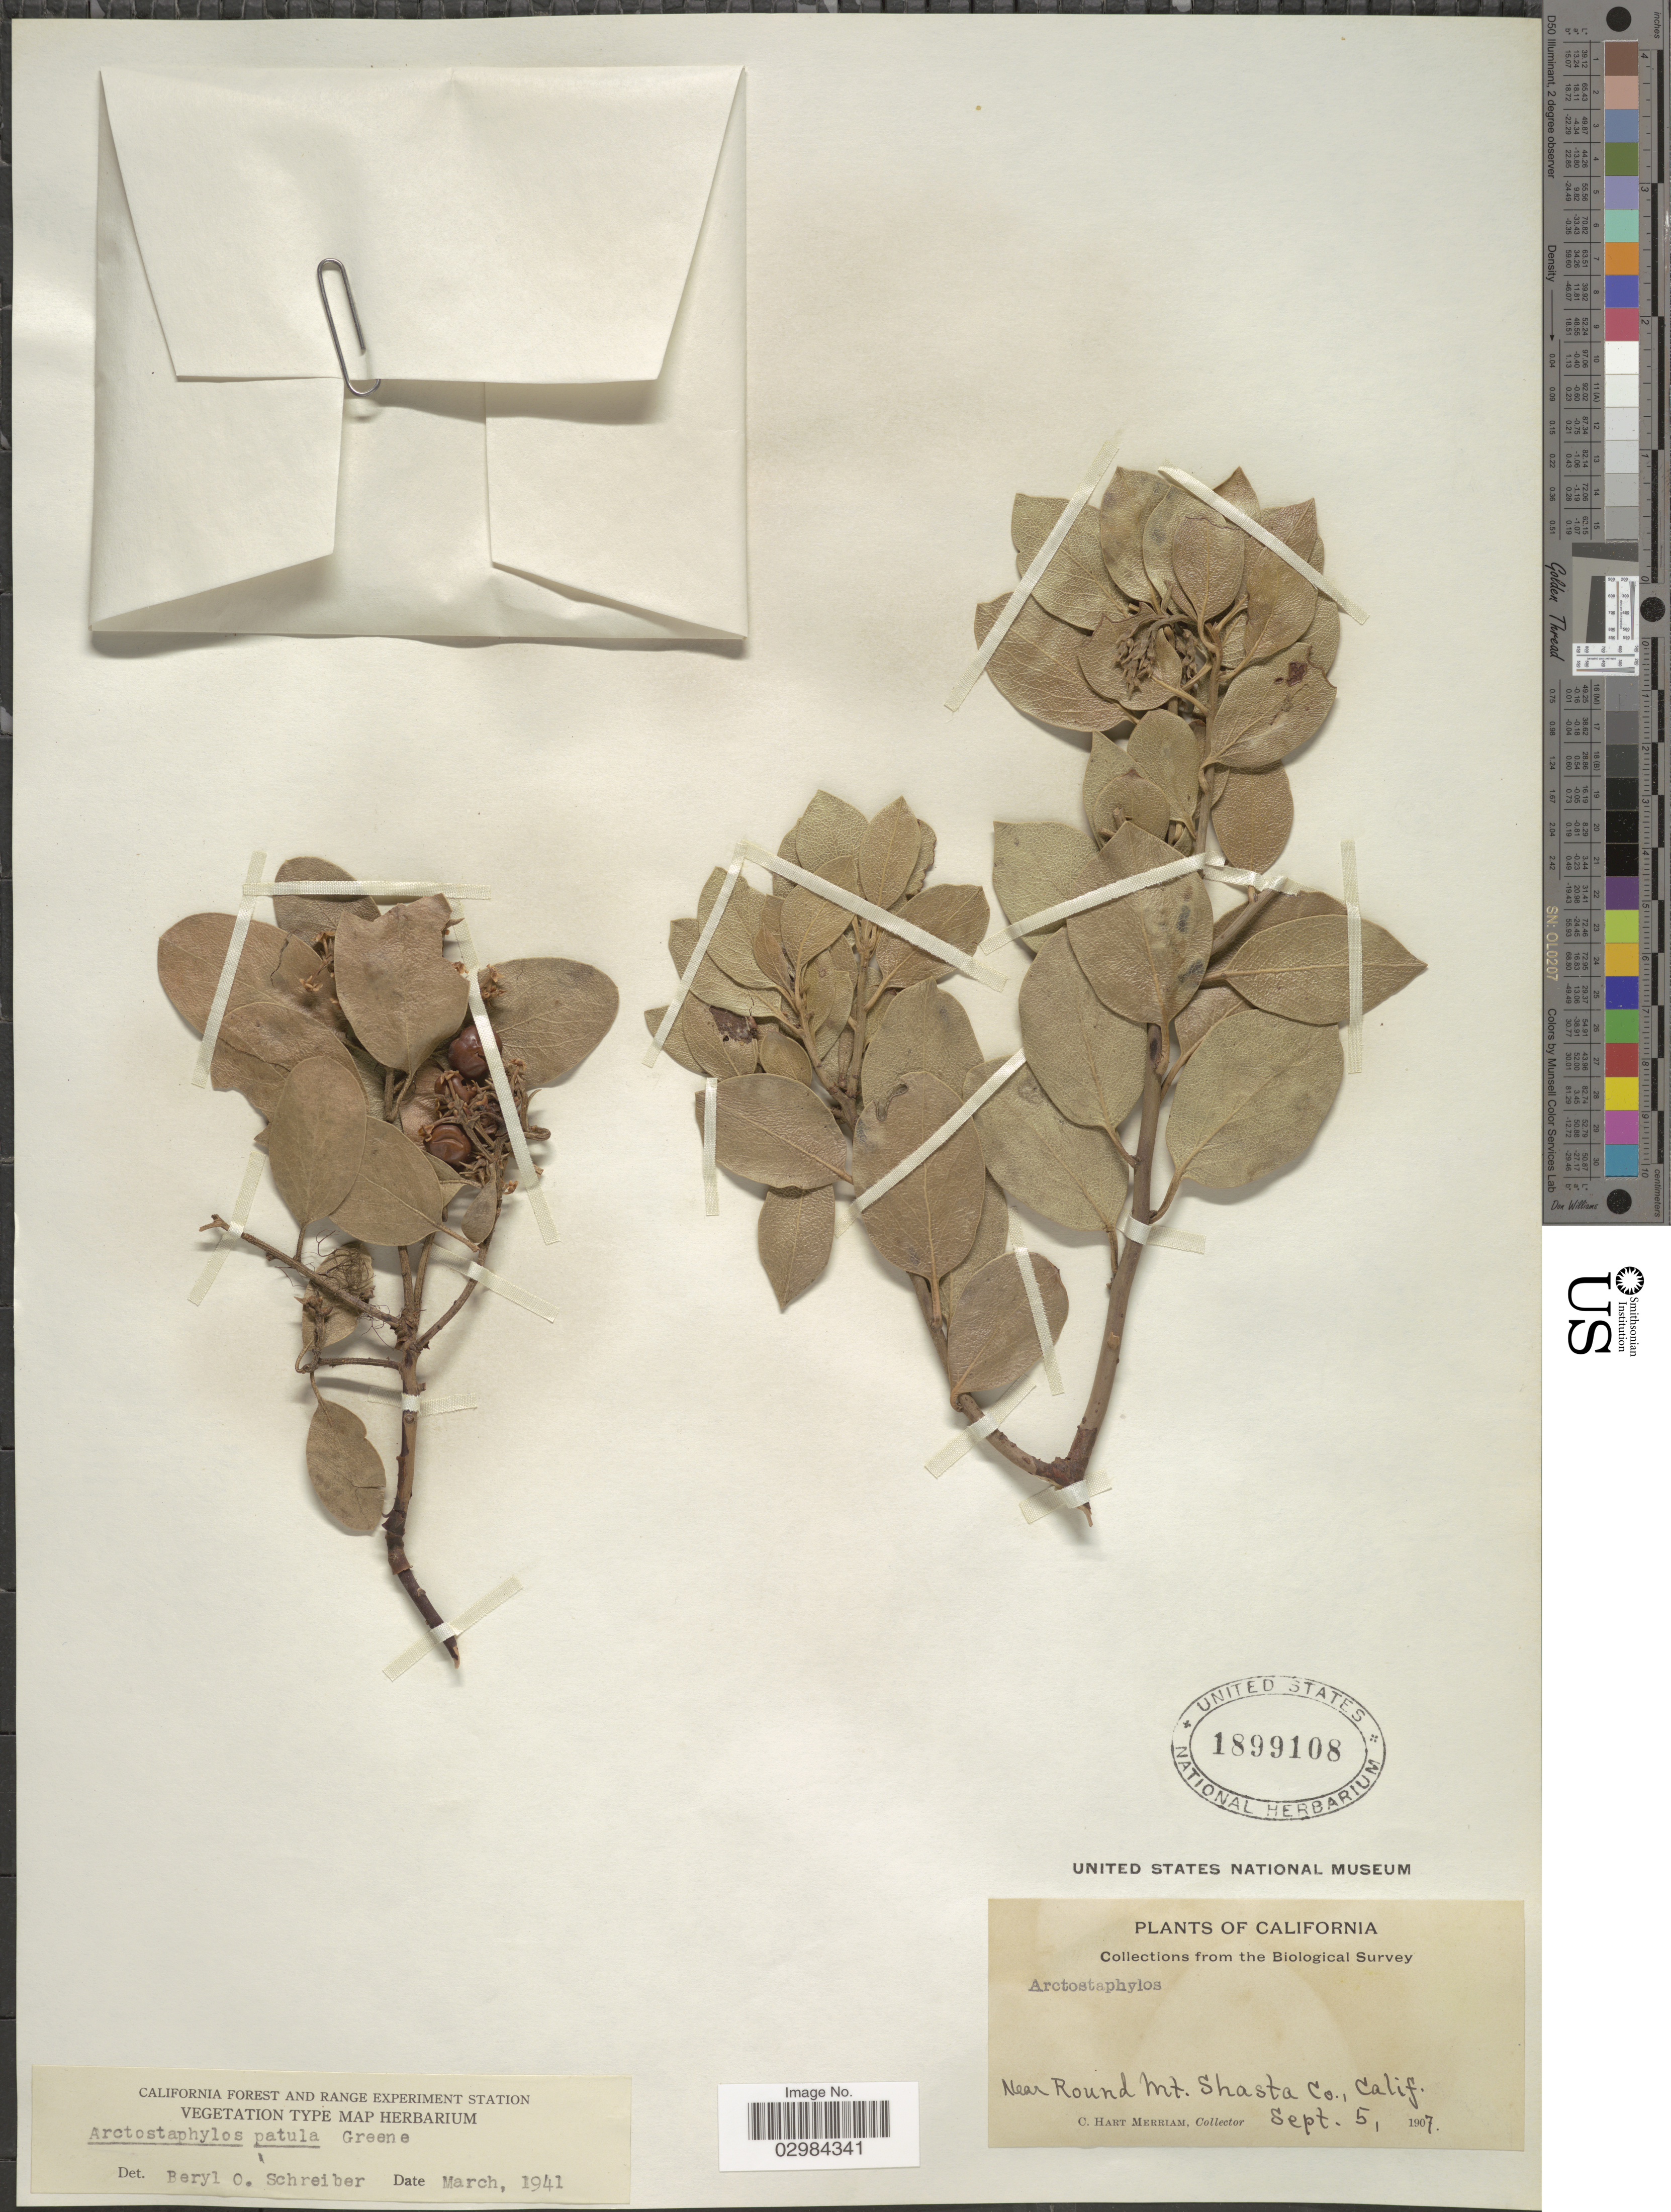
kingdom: Plantae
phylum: Tracheophyta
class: Magnoliopsida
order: Ericales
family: Ericaceae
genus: Arctostaphylos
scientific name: Arctostaphylos patula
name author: Greene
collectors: C. Merriam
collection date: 1907-09-05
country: United States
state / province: California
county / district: Shasta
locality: Near Round Mt. Shasta Co.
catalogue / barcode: US 1899108